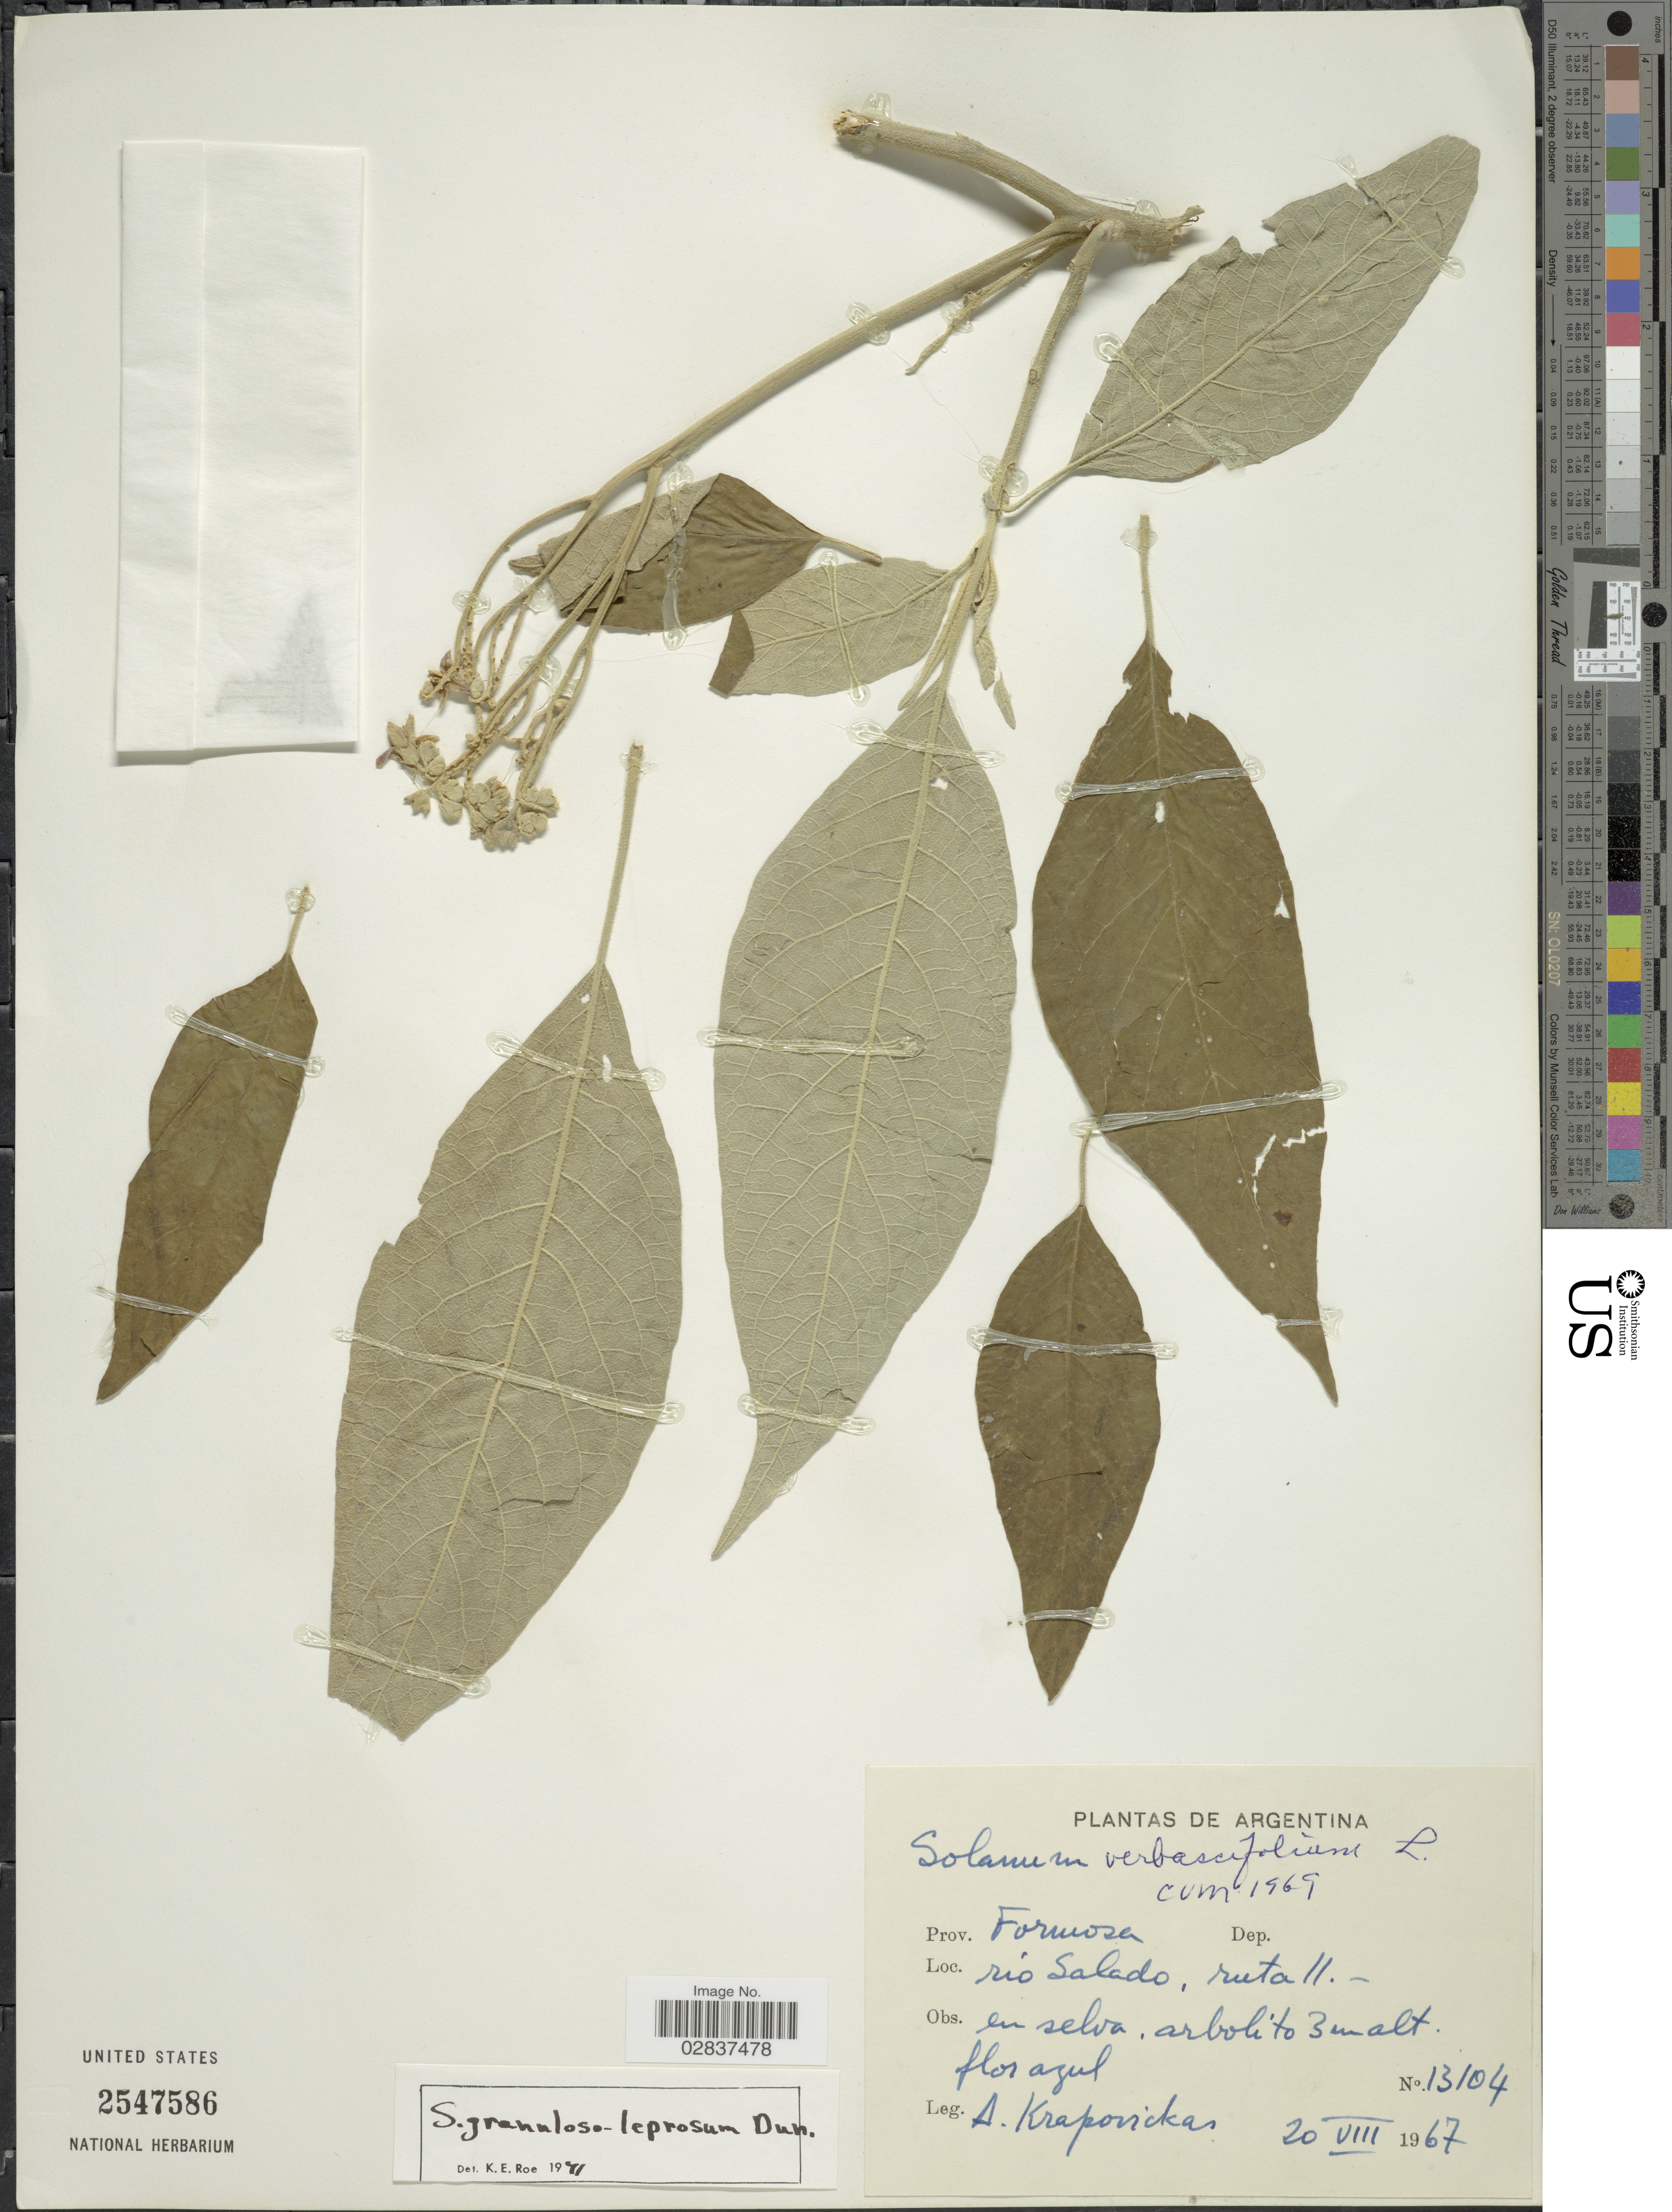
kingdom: Plantae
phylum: Tracheophyta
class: Magnoliopsida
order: Solanales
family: Solanaceae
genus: Solanum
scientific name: Solanum granuloso-leprosum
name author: Dunal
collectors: A. Krapovickas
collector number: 13104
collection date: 1967-08-20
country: Argentina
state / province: Formosa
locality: Rio Salado, ruta 11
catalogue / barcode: US 2547586